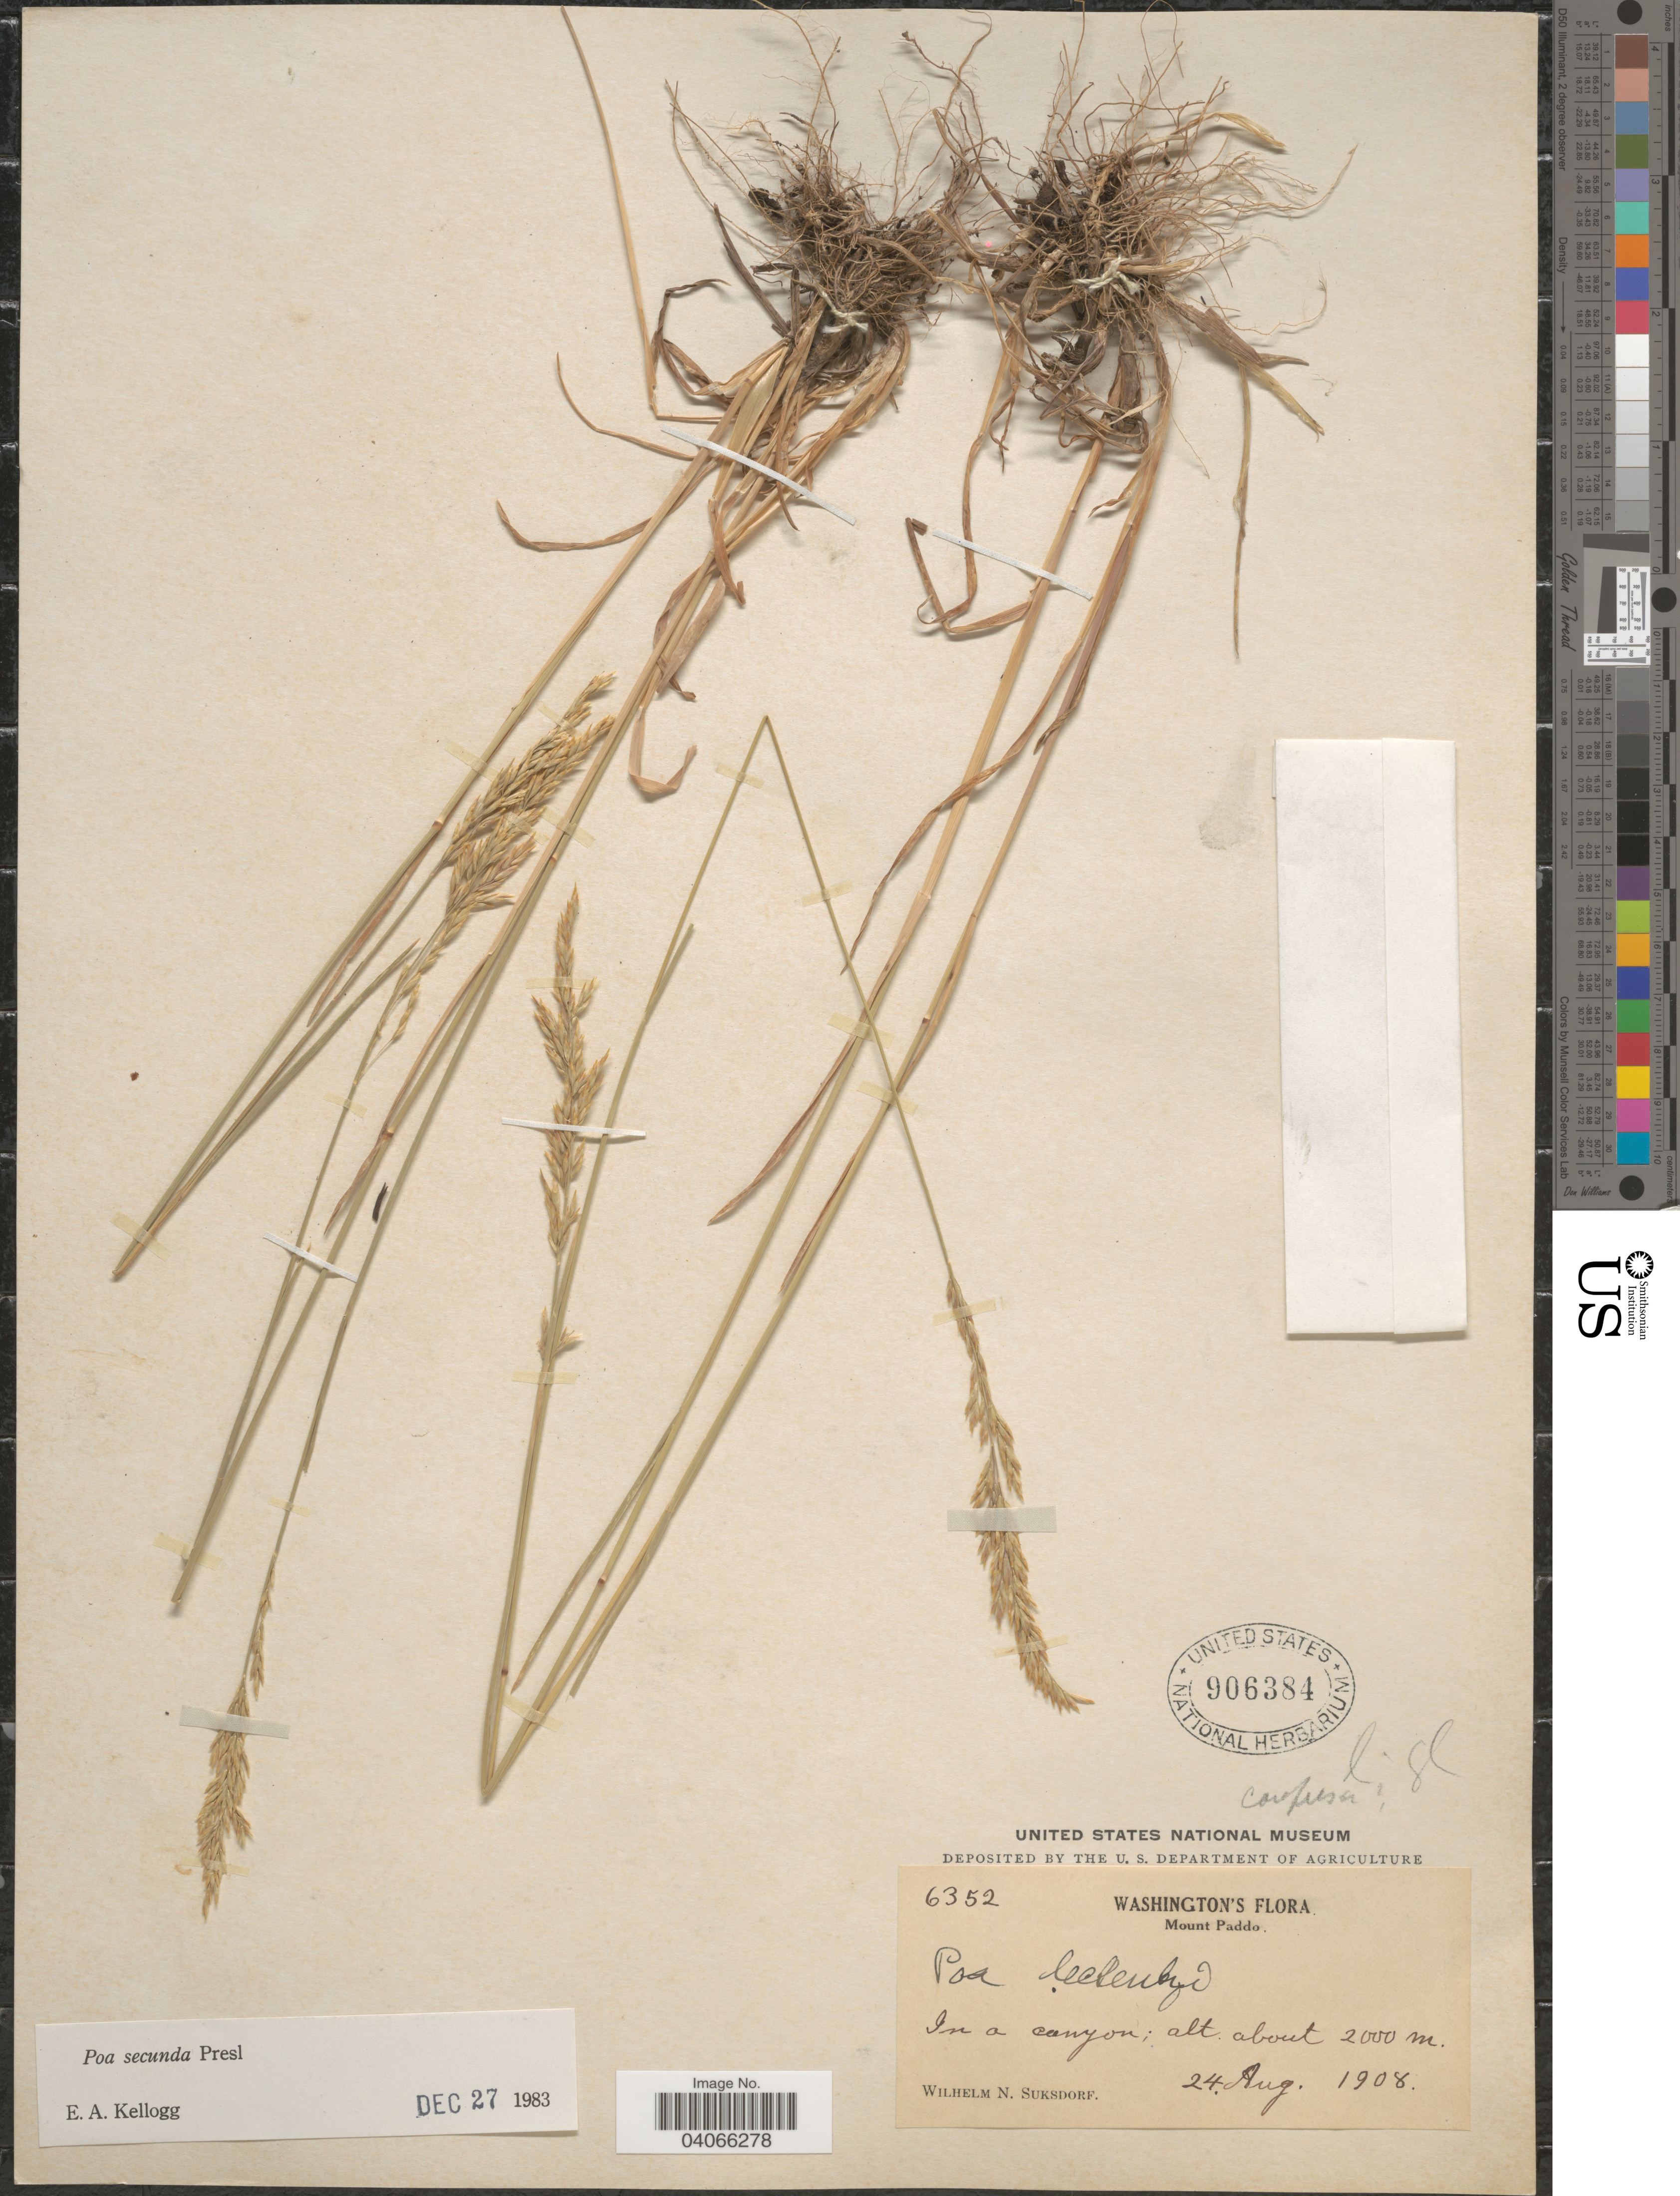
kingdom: Plantae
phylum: Tracheophyta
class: Liliopsida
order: Poales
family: Poaceae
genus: Poa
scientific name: Poa secunda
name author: J. Presl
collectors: W. N. Suksdorf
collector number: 6352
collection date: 1908-08-24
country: United States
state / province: Washington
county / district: Skamania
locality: Mount Paddo. In a canyon.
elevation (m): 2000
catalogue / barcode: US 906384